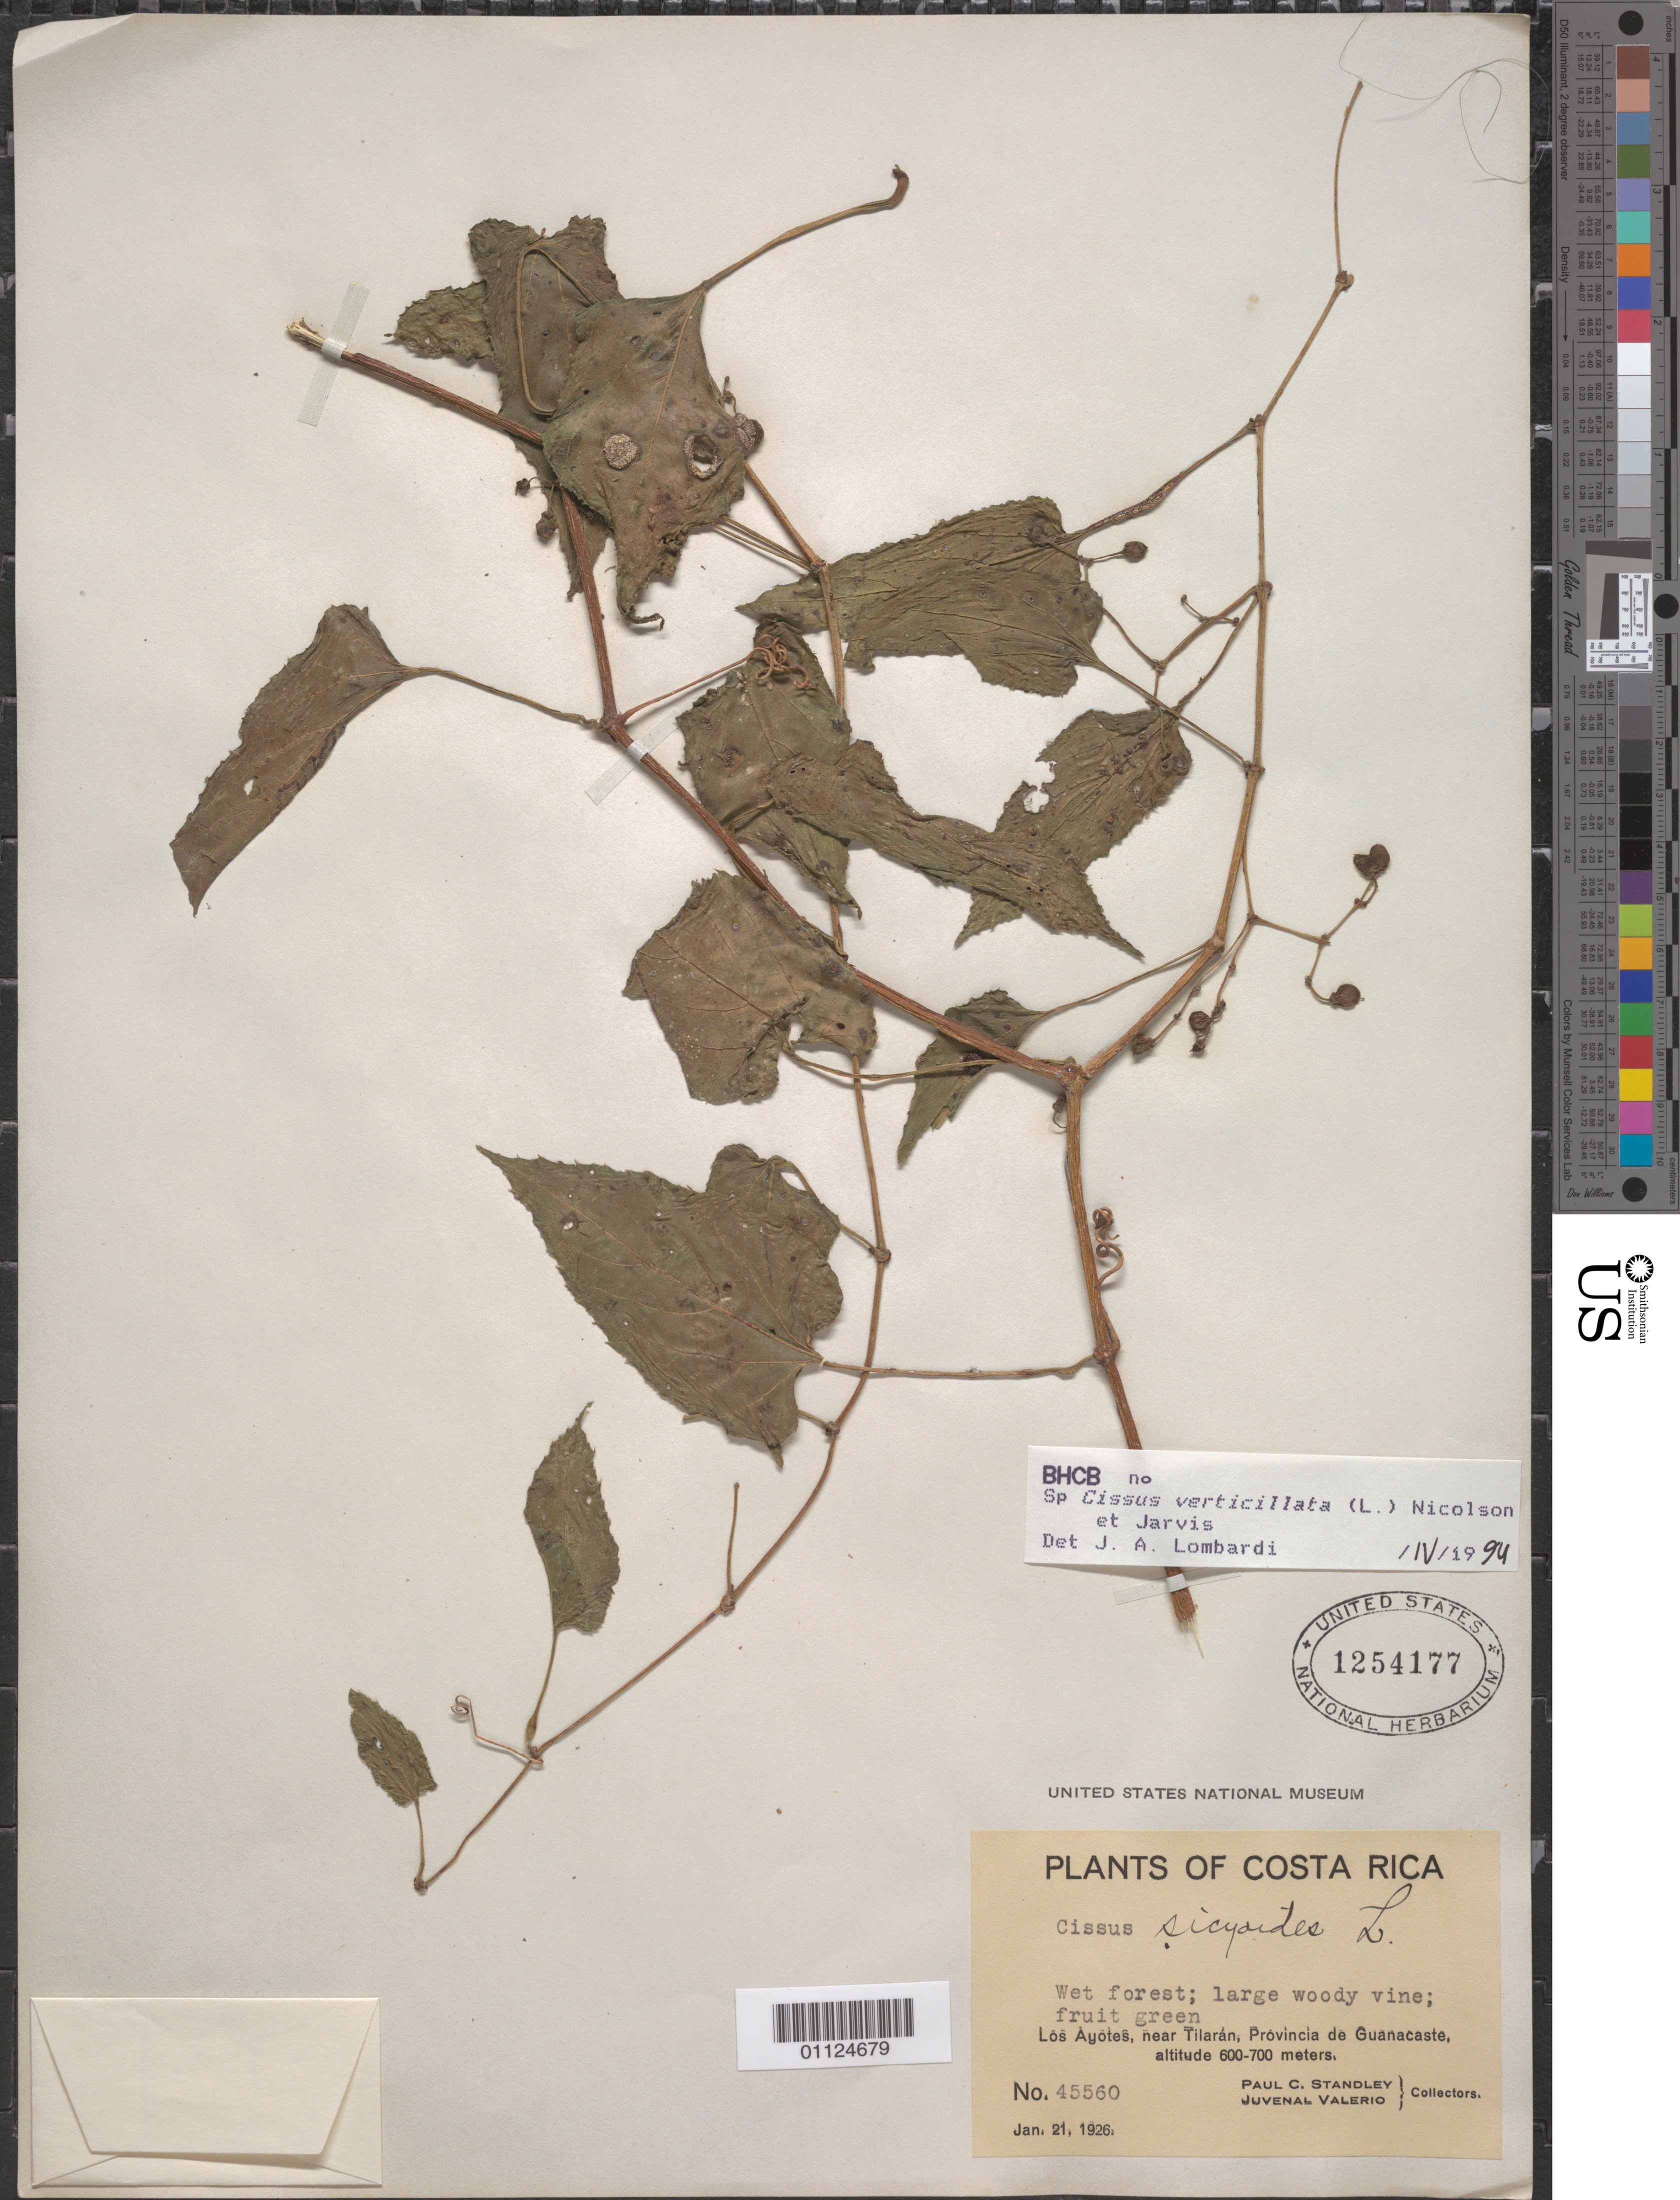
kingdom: Plantae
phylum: Tracheophyta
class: Magnoliopsida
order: Vitales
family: Vitaceae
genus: Cissus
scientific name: Cissus verticillata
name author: (L.) Nicolson & C.E. Jarvis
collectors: P. C. Standley & J. Valerio R.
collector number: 45560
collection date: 1926-01-21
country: Costa Rica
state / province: Guanacaste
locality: Los Ayotes, near Tilaran.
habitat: Wet forest, large woody vine.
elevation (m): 600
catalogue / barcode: US 1254177